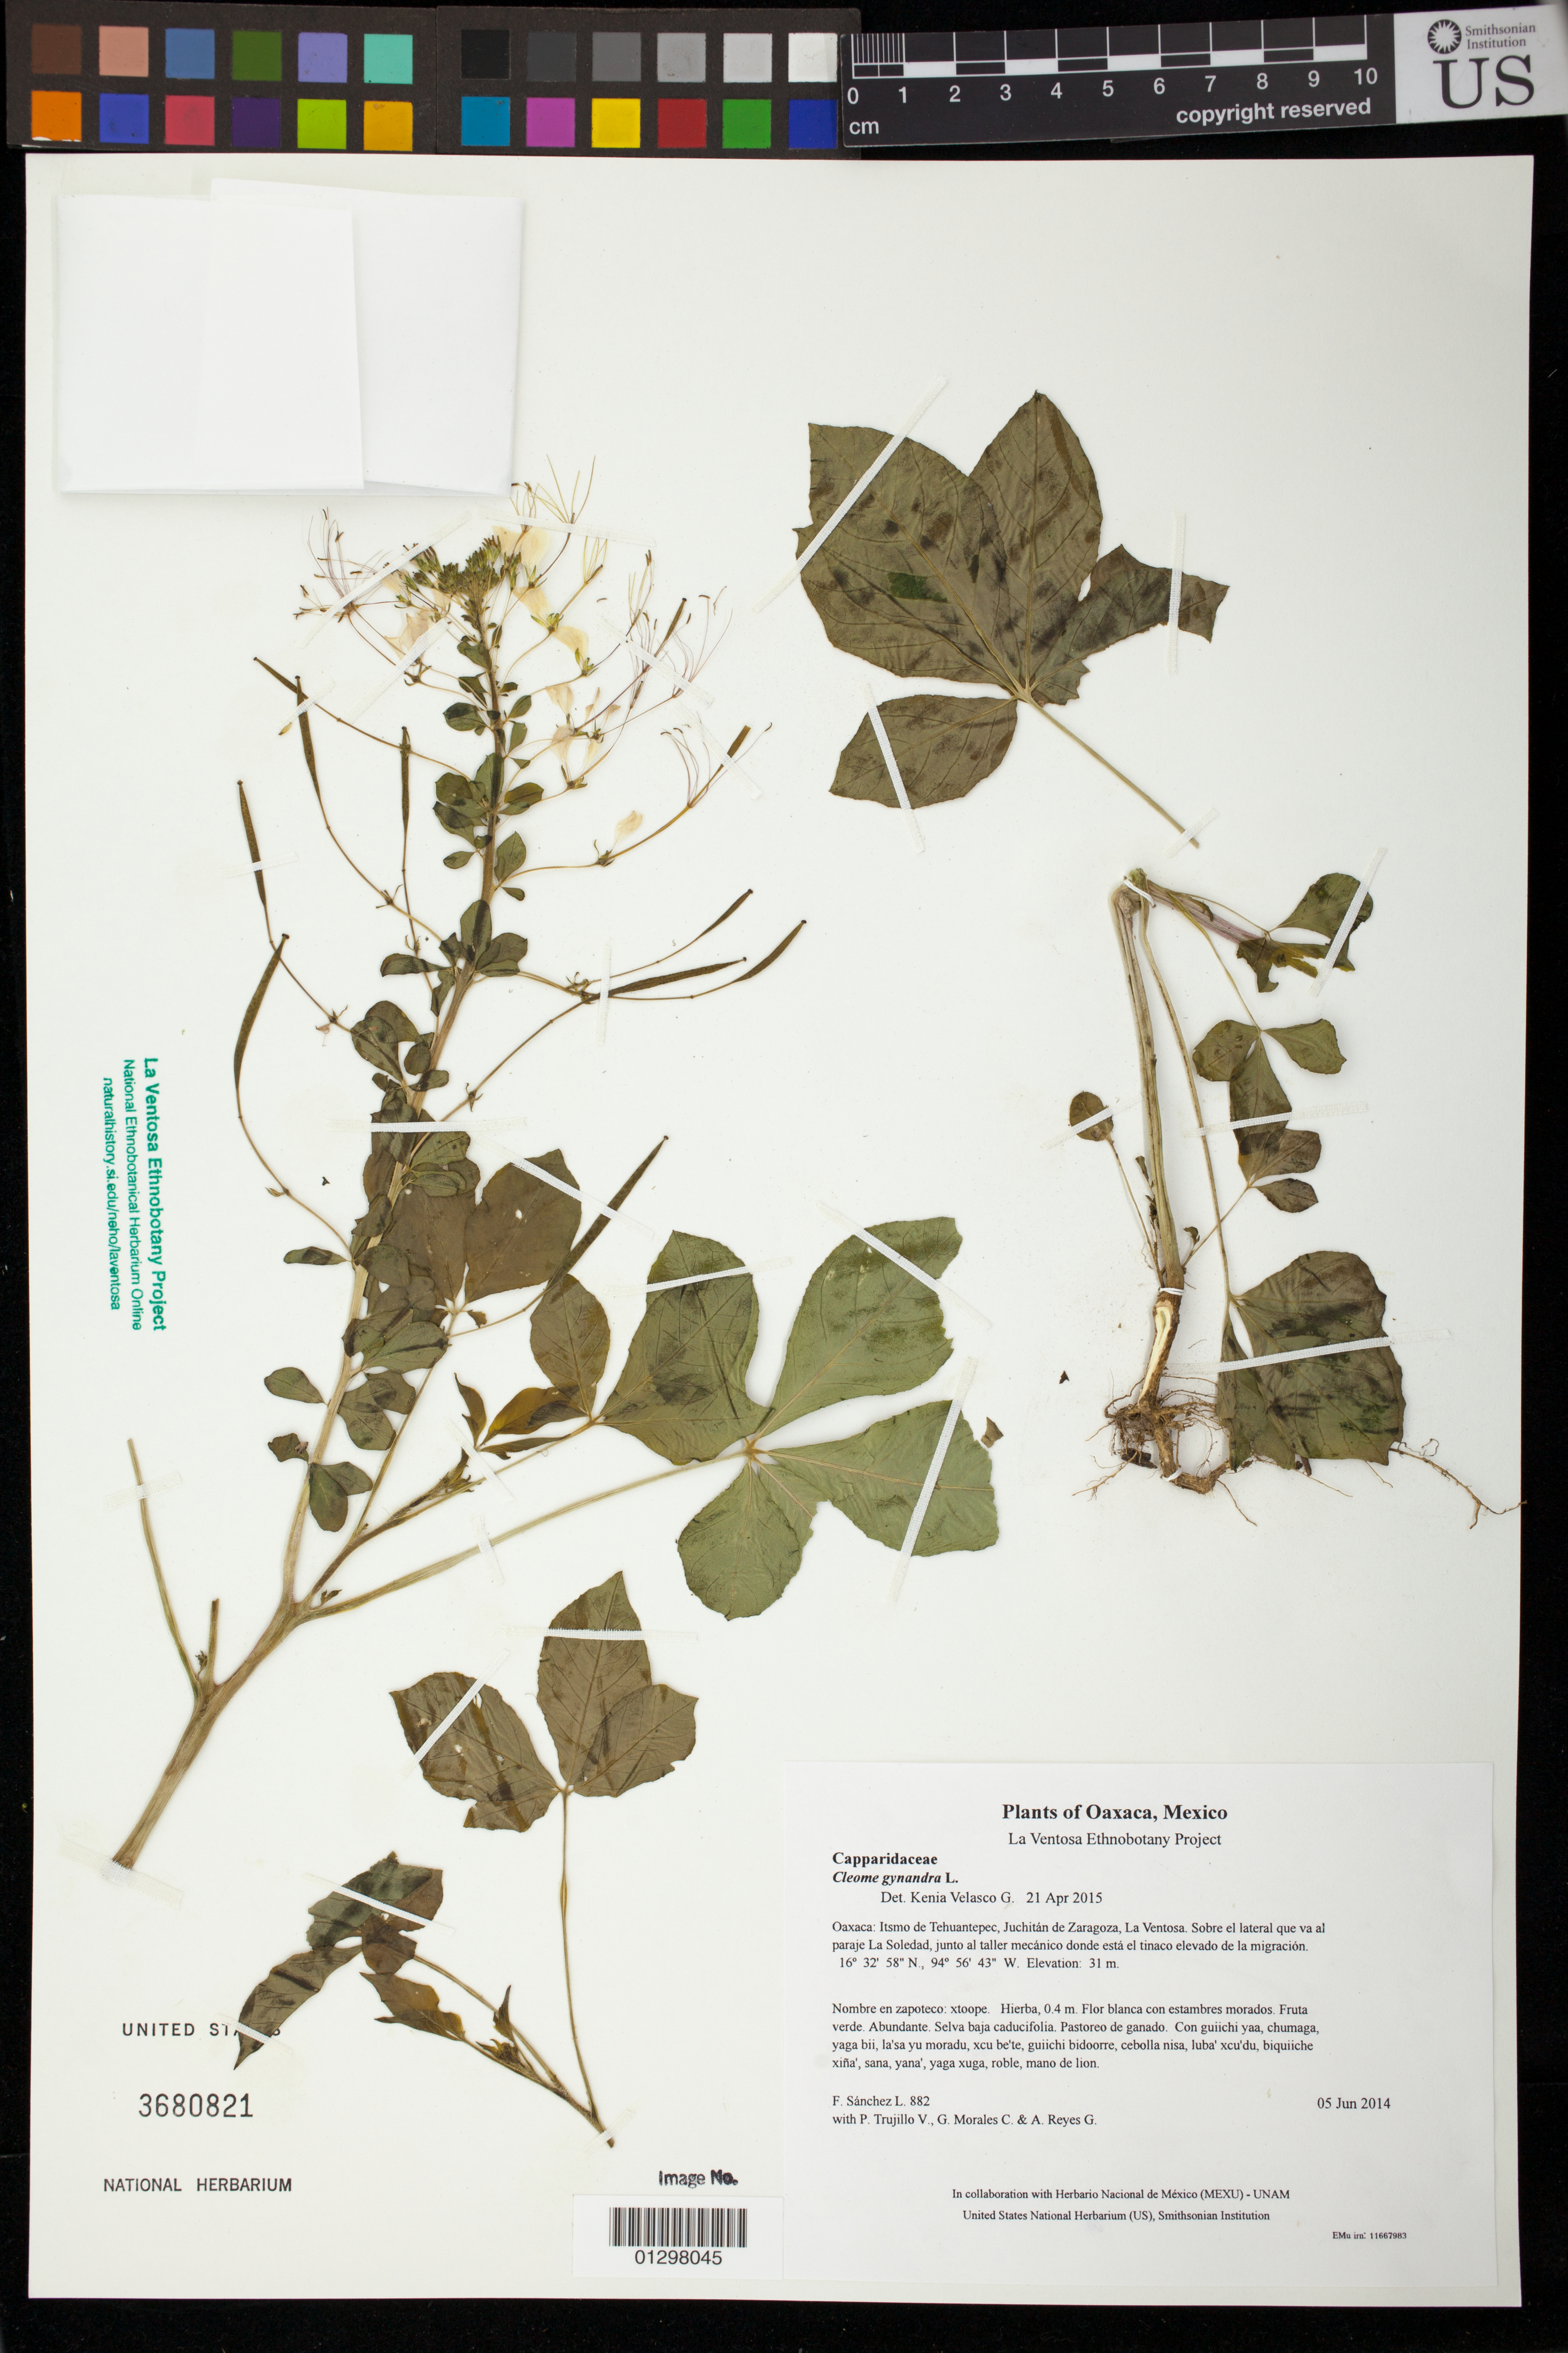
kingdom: Plantae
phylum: Tracheophyta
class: Magnoliopsida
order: Brassicales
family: Cleomaceae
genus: Gynandropsis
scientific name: Gynandropsis gynandra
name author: (L.) Briq.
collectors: F. Sánchez L., P. Trujillo V., G. Morales C. & A. Reyes G.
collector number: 882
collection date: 2014-06-05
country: Mexico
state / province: Oaxaca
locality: Itsmo de Tehuantepec, Juchitán de Zaragoza, La Ventosa. Sobre el lateral que va al paraje La Soledad, junto al taller mecánico donde está el tinaco elevado de la migración.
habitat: Selva baja caducifolia. Pastoreo de ganado.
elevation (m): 31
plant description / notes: JEBOT, MEXU, SERO, US; Guixi bandaga. 0.4 m. Guie' naquichi' ne estambre nagu. Cuaananaxhi naga'. Stale.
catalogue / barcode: US 3680821